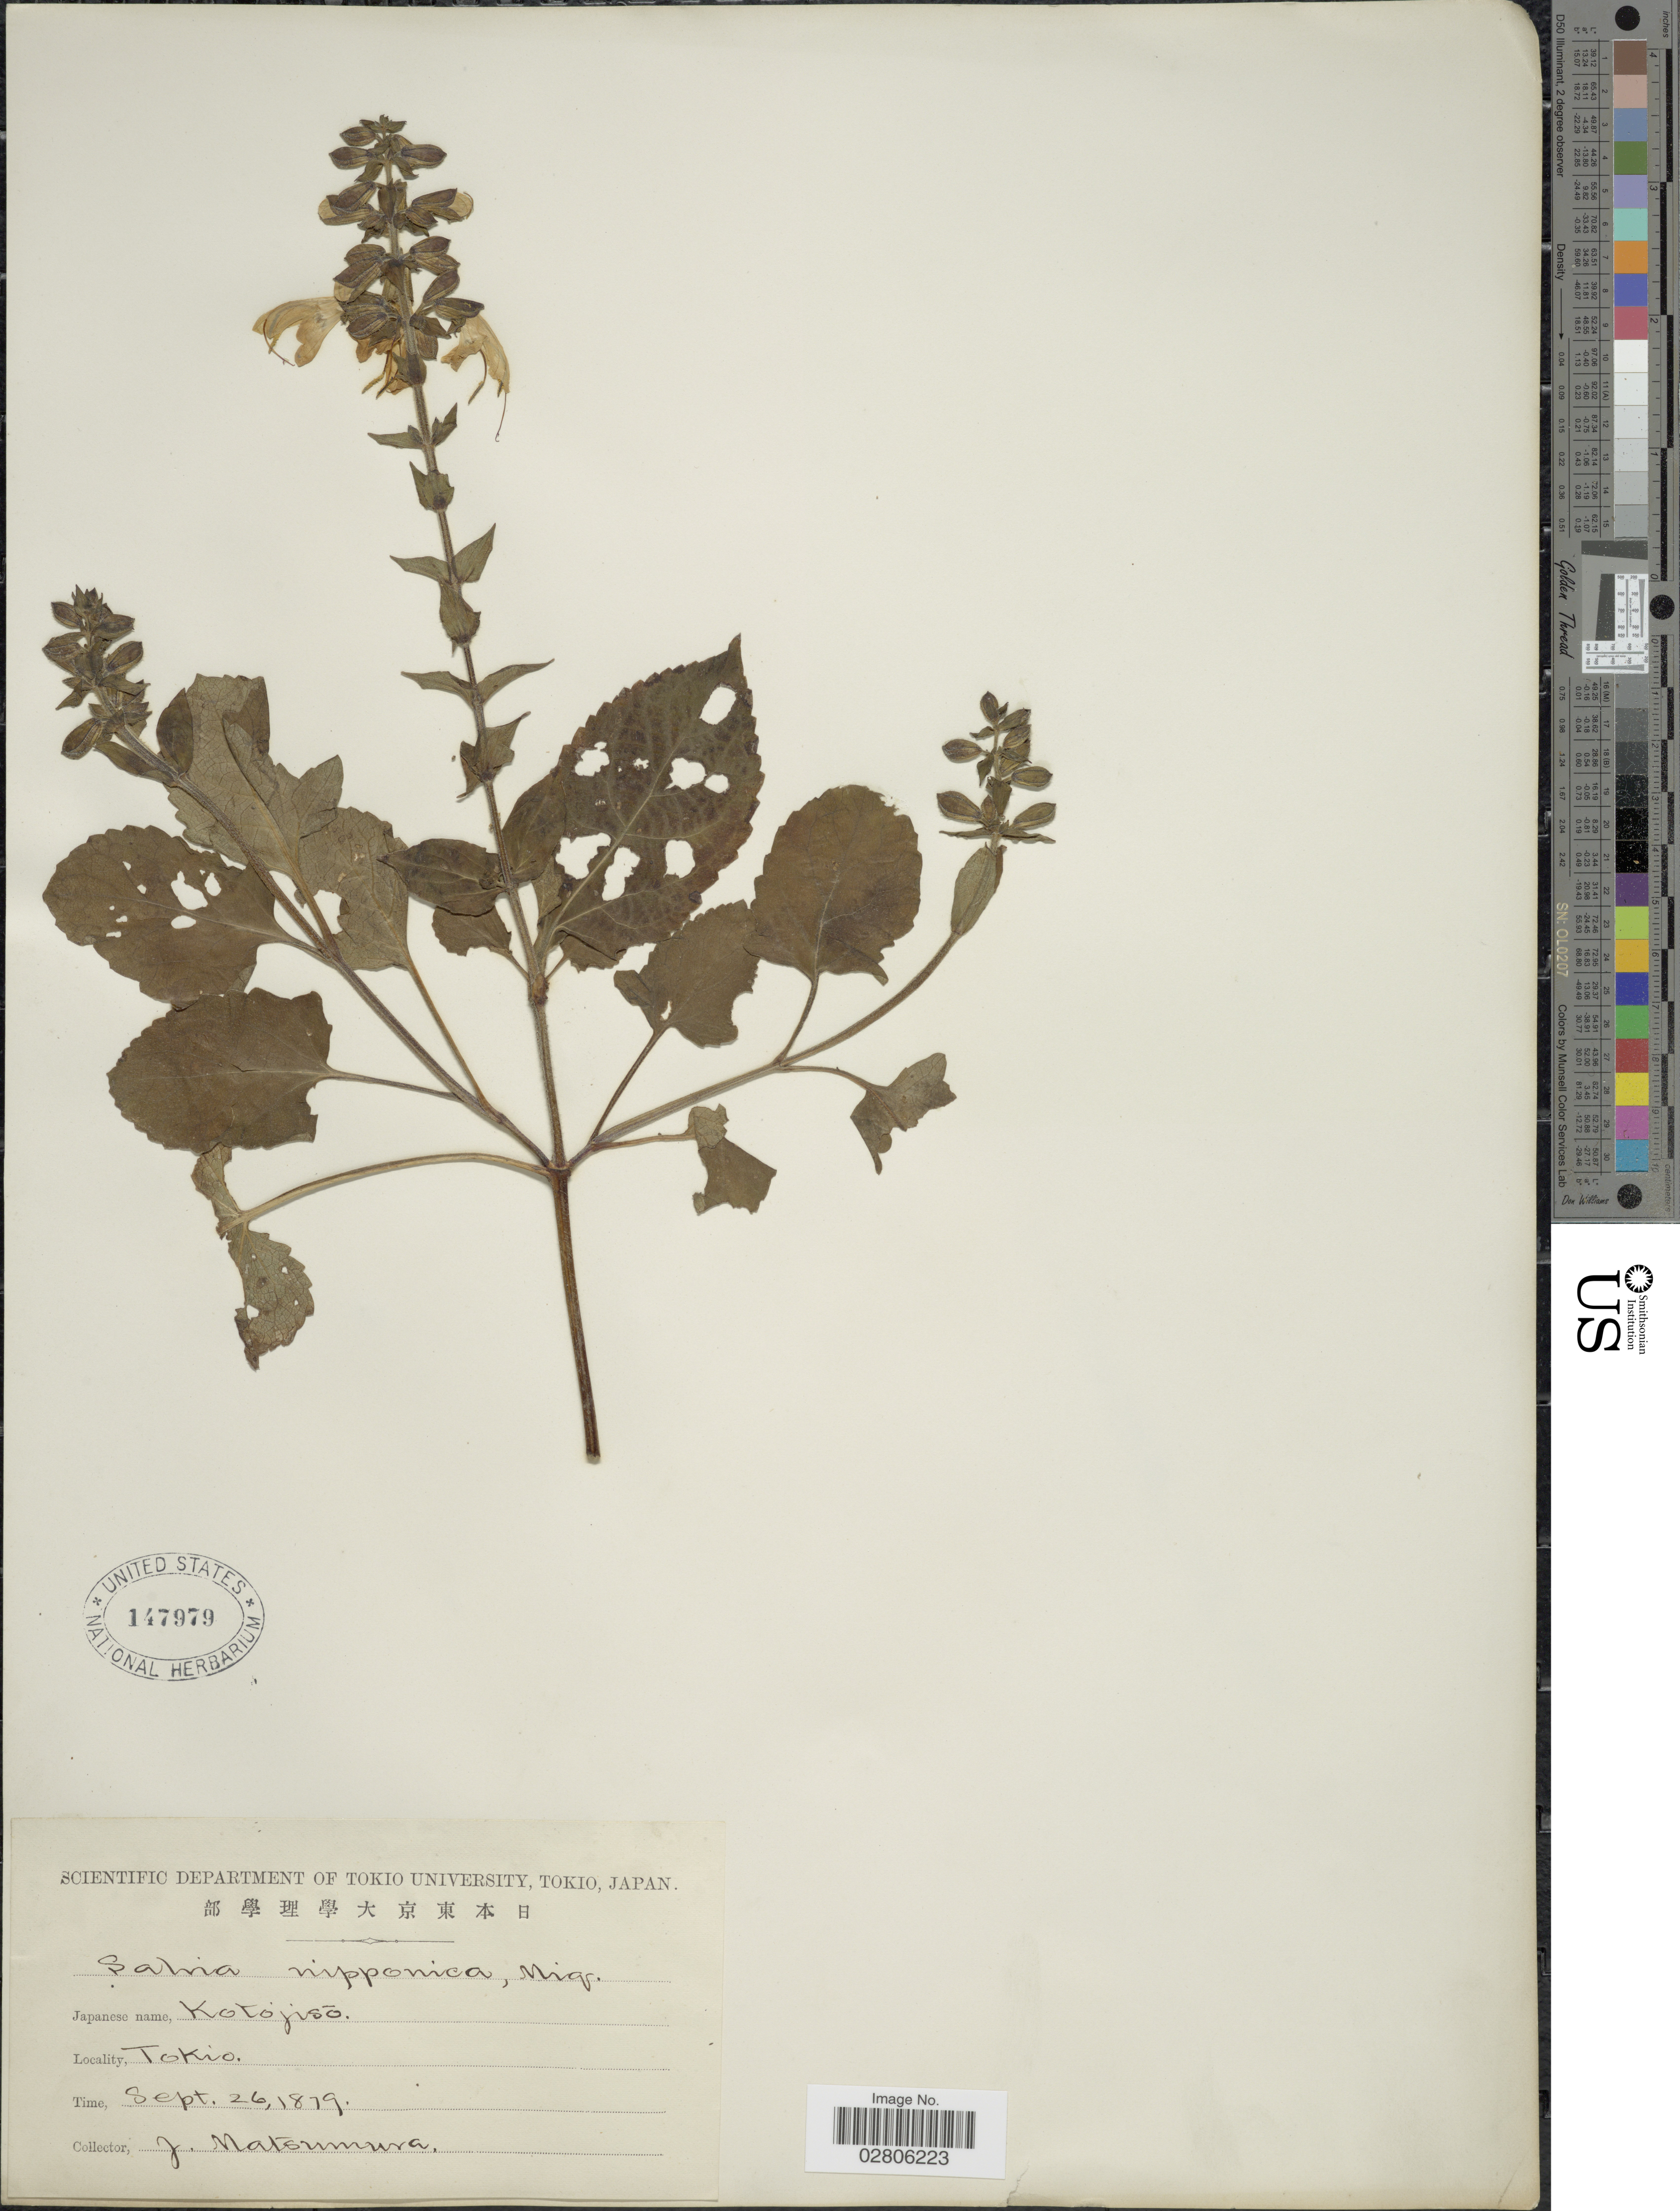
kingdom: Plantae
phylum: Tracheophyta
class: Magnoliopsida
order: Lamiales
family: Lamiaceae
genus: Salvia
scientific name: Salvia nipponica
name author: Miq.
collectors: J. Matsumura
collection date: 1979-09-26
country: Japan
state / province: Tokyo, Federal City of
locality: Tokio.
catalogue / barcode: US 147979